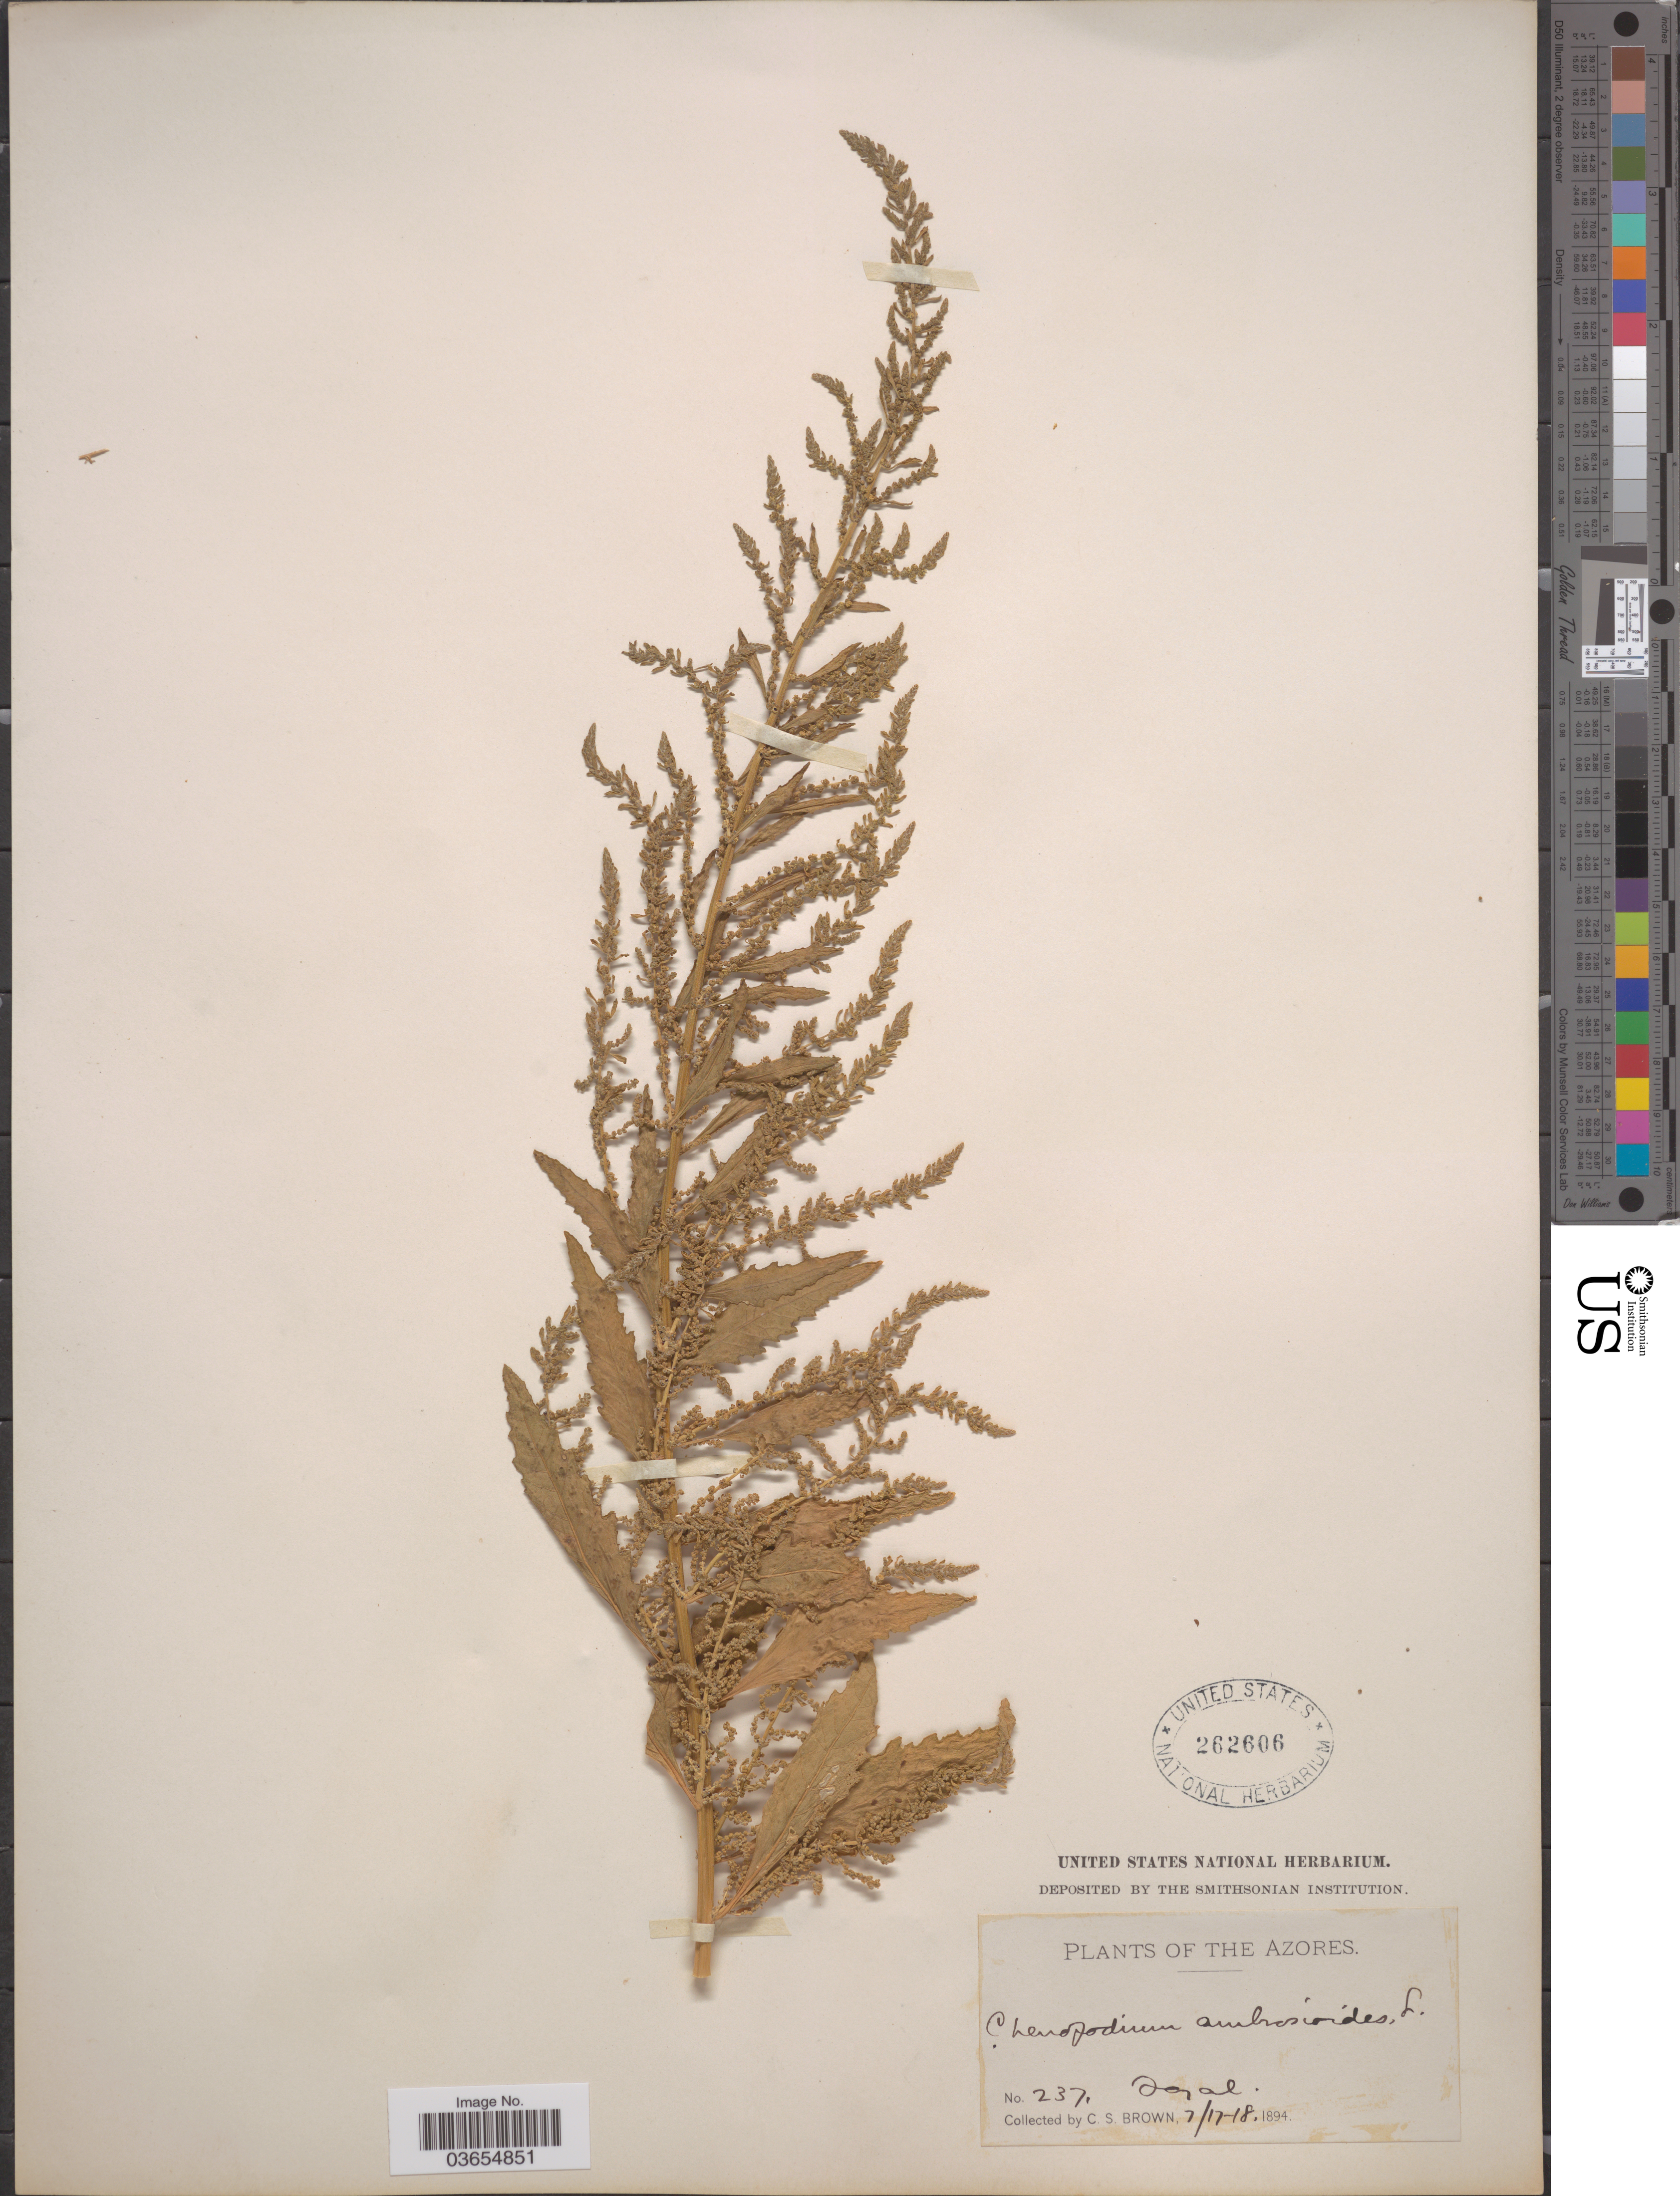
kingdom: Plantae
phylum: Tracheophyta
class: Magnoliopsida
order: Caryophyllales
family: Amaranthaceae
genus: Chenopodium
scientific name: Chenopodium ambrosioides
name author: L.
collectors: C. S. Brown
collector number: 237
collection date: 1894-07-17/1894-07-18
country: Portugal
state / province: Azores (Aut. Reg.)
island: Faial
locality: Fayal.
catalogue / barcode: US 262606